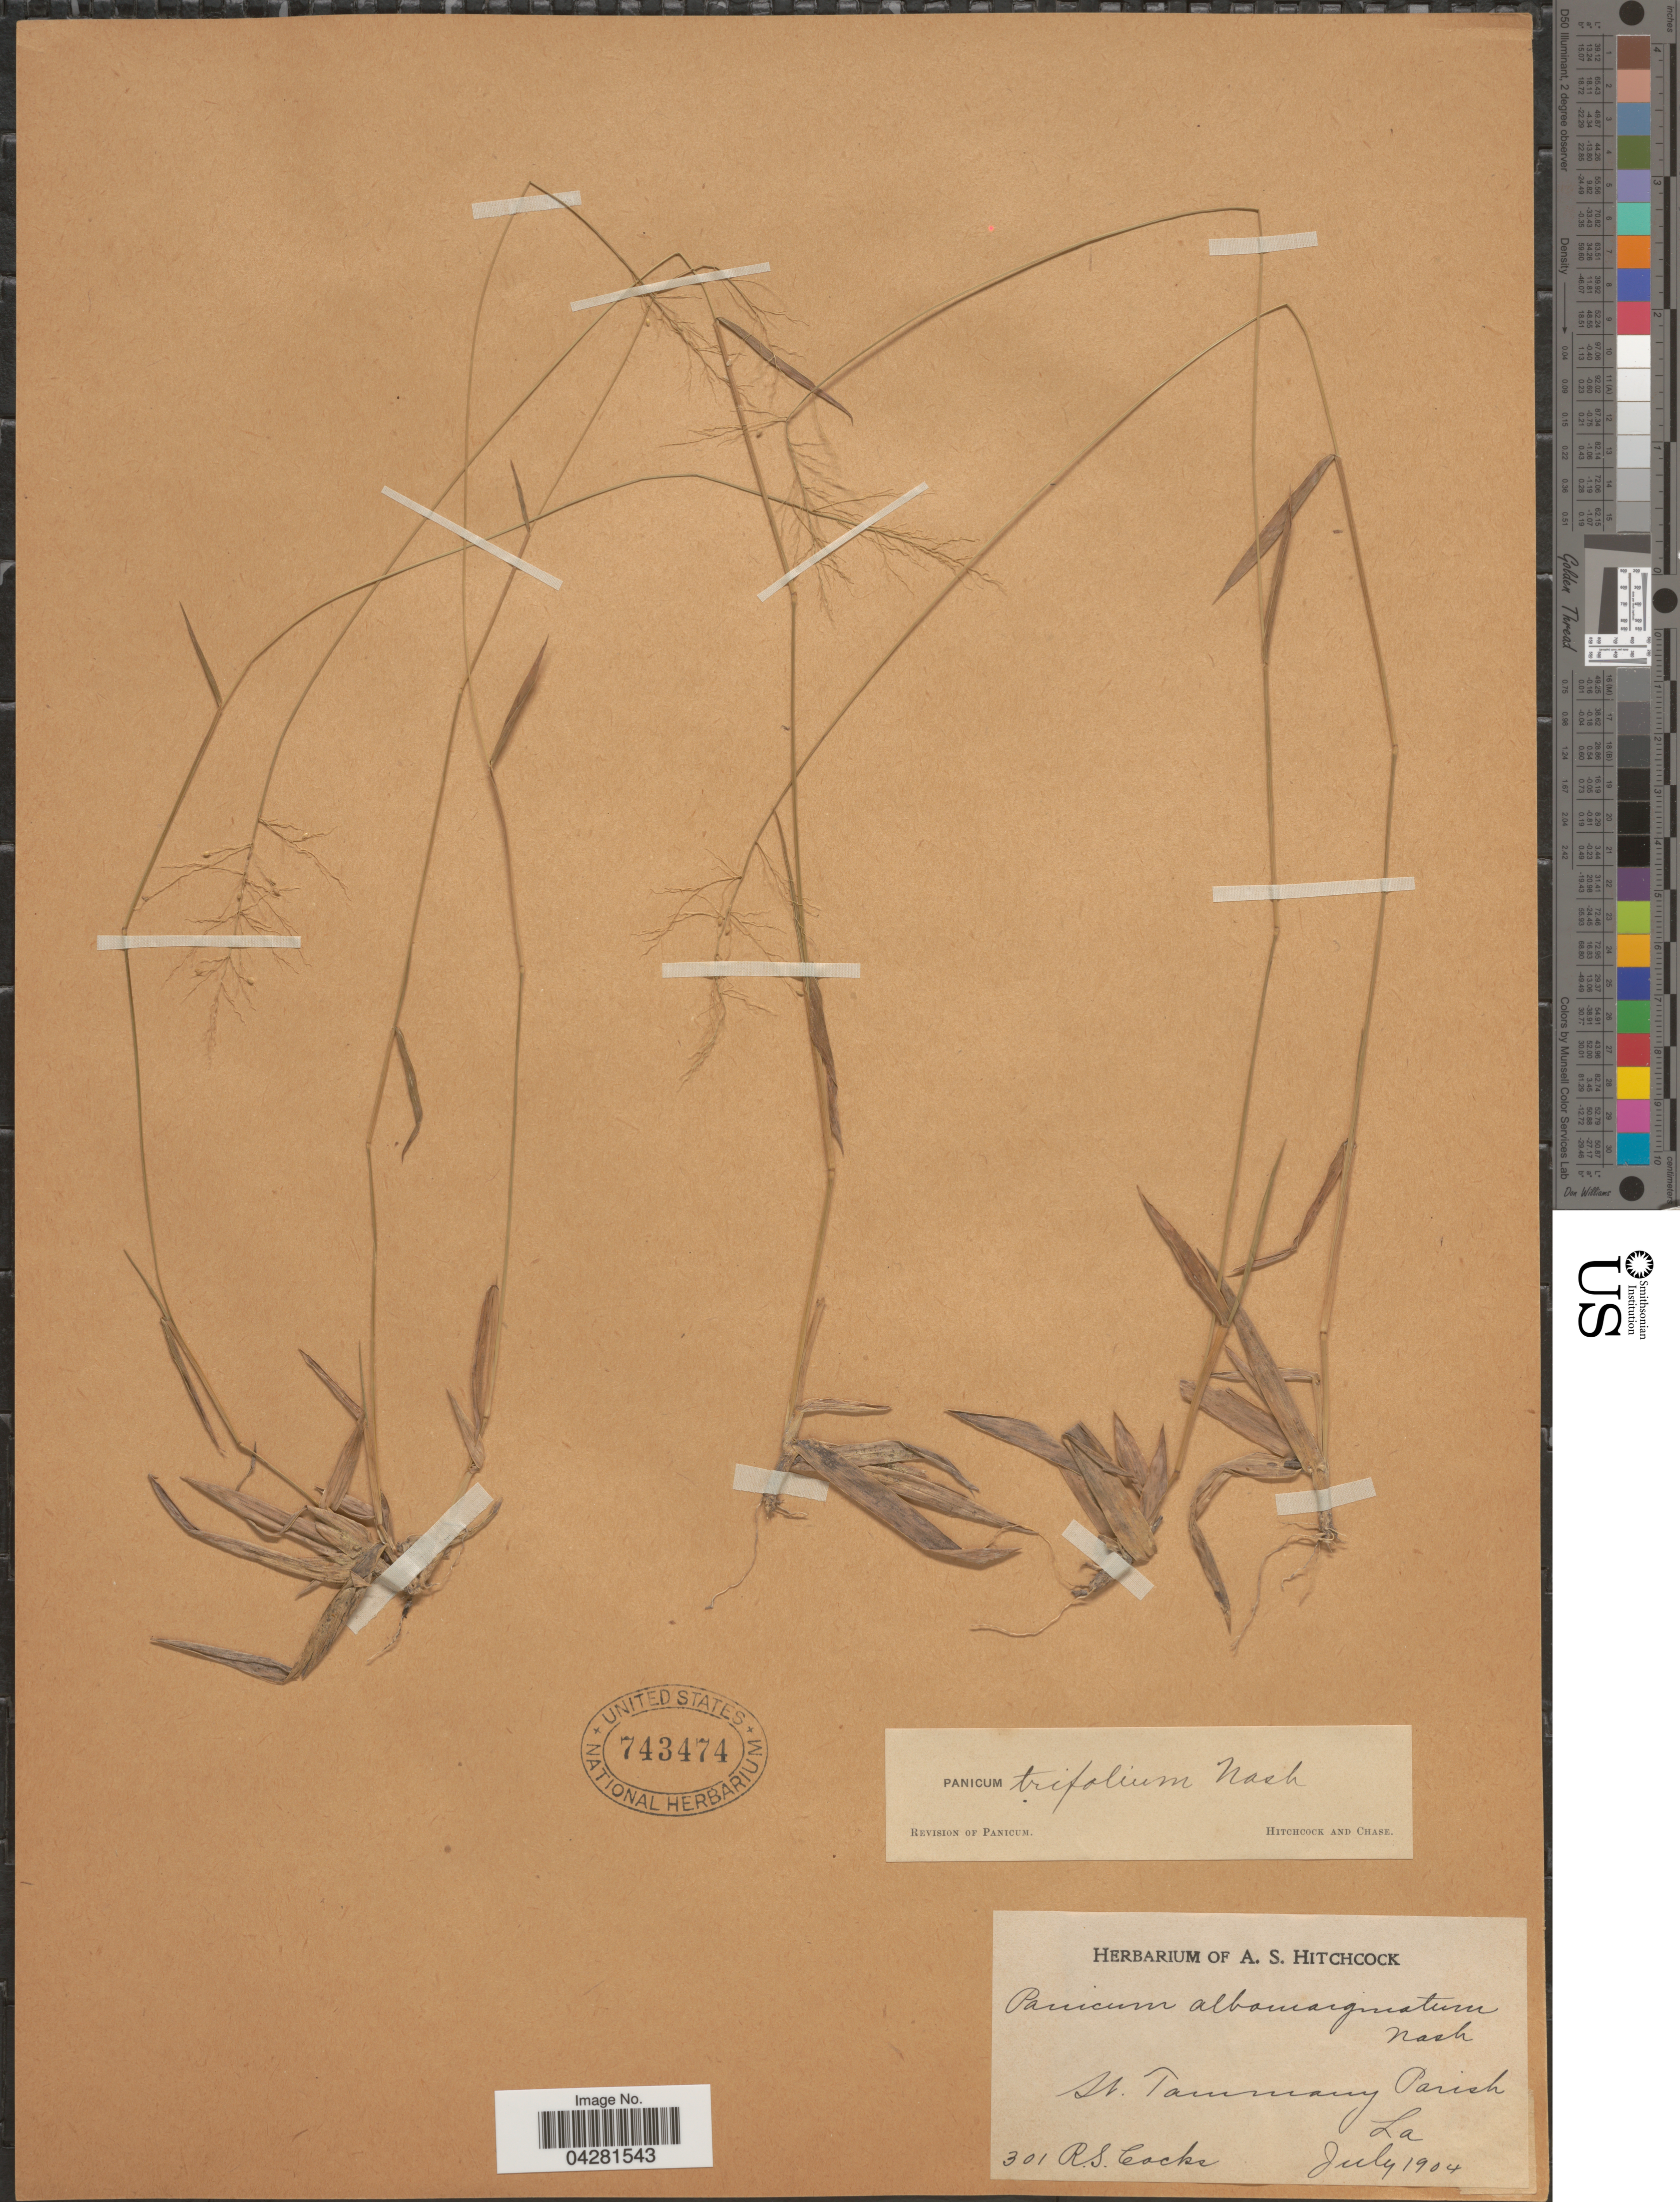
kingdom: Plantae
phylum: Tracheophyta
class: Liliopsida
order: Poales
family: Poaceae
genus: Dichanthelium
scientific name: Dichanthelium dichotomum var. unciphyllum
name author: (Trin.) Davidse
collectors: R. Cocks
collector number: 301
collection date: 1904-07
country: United States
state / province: Louisiana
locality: St. Tammany Parish.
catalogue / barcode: US 743474